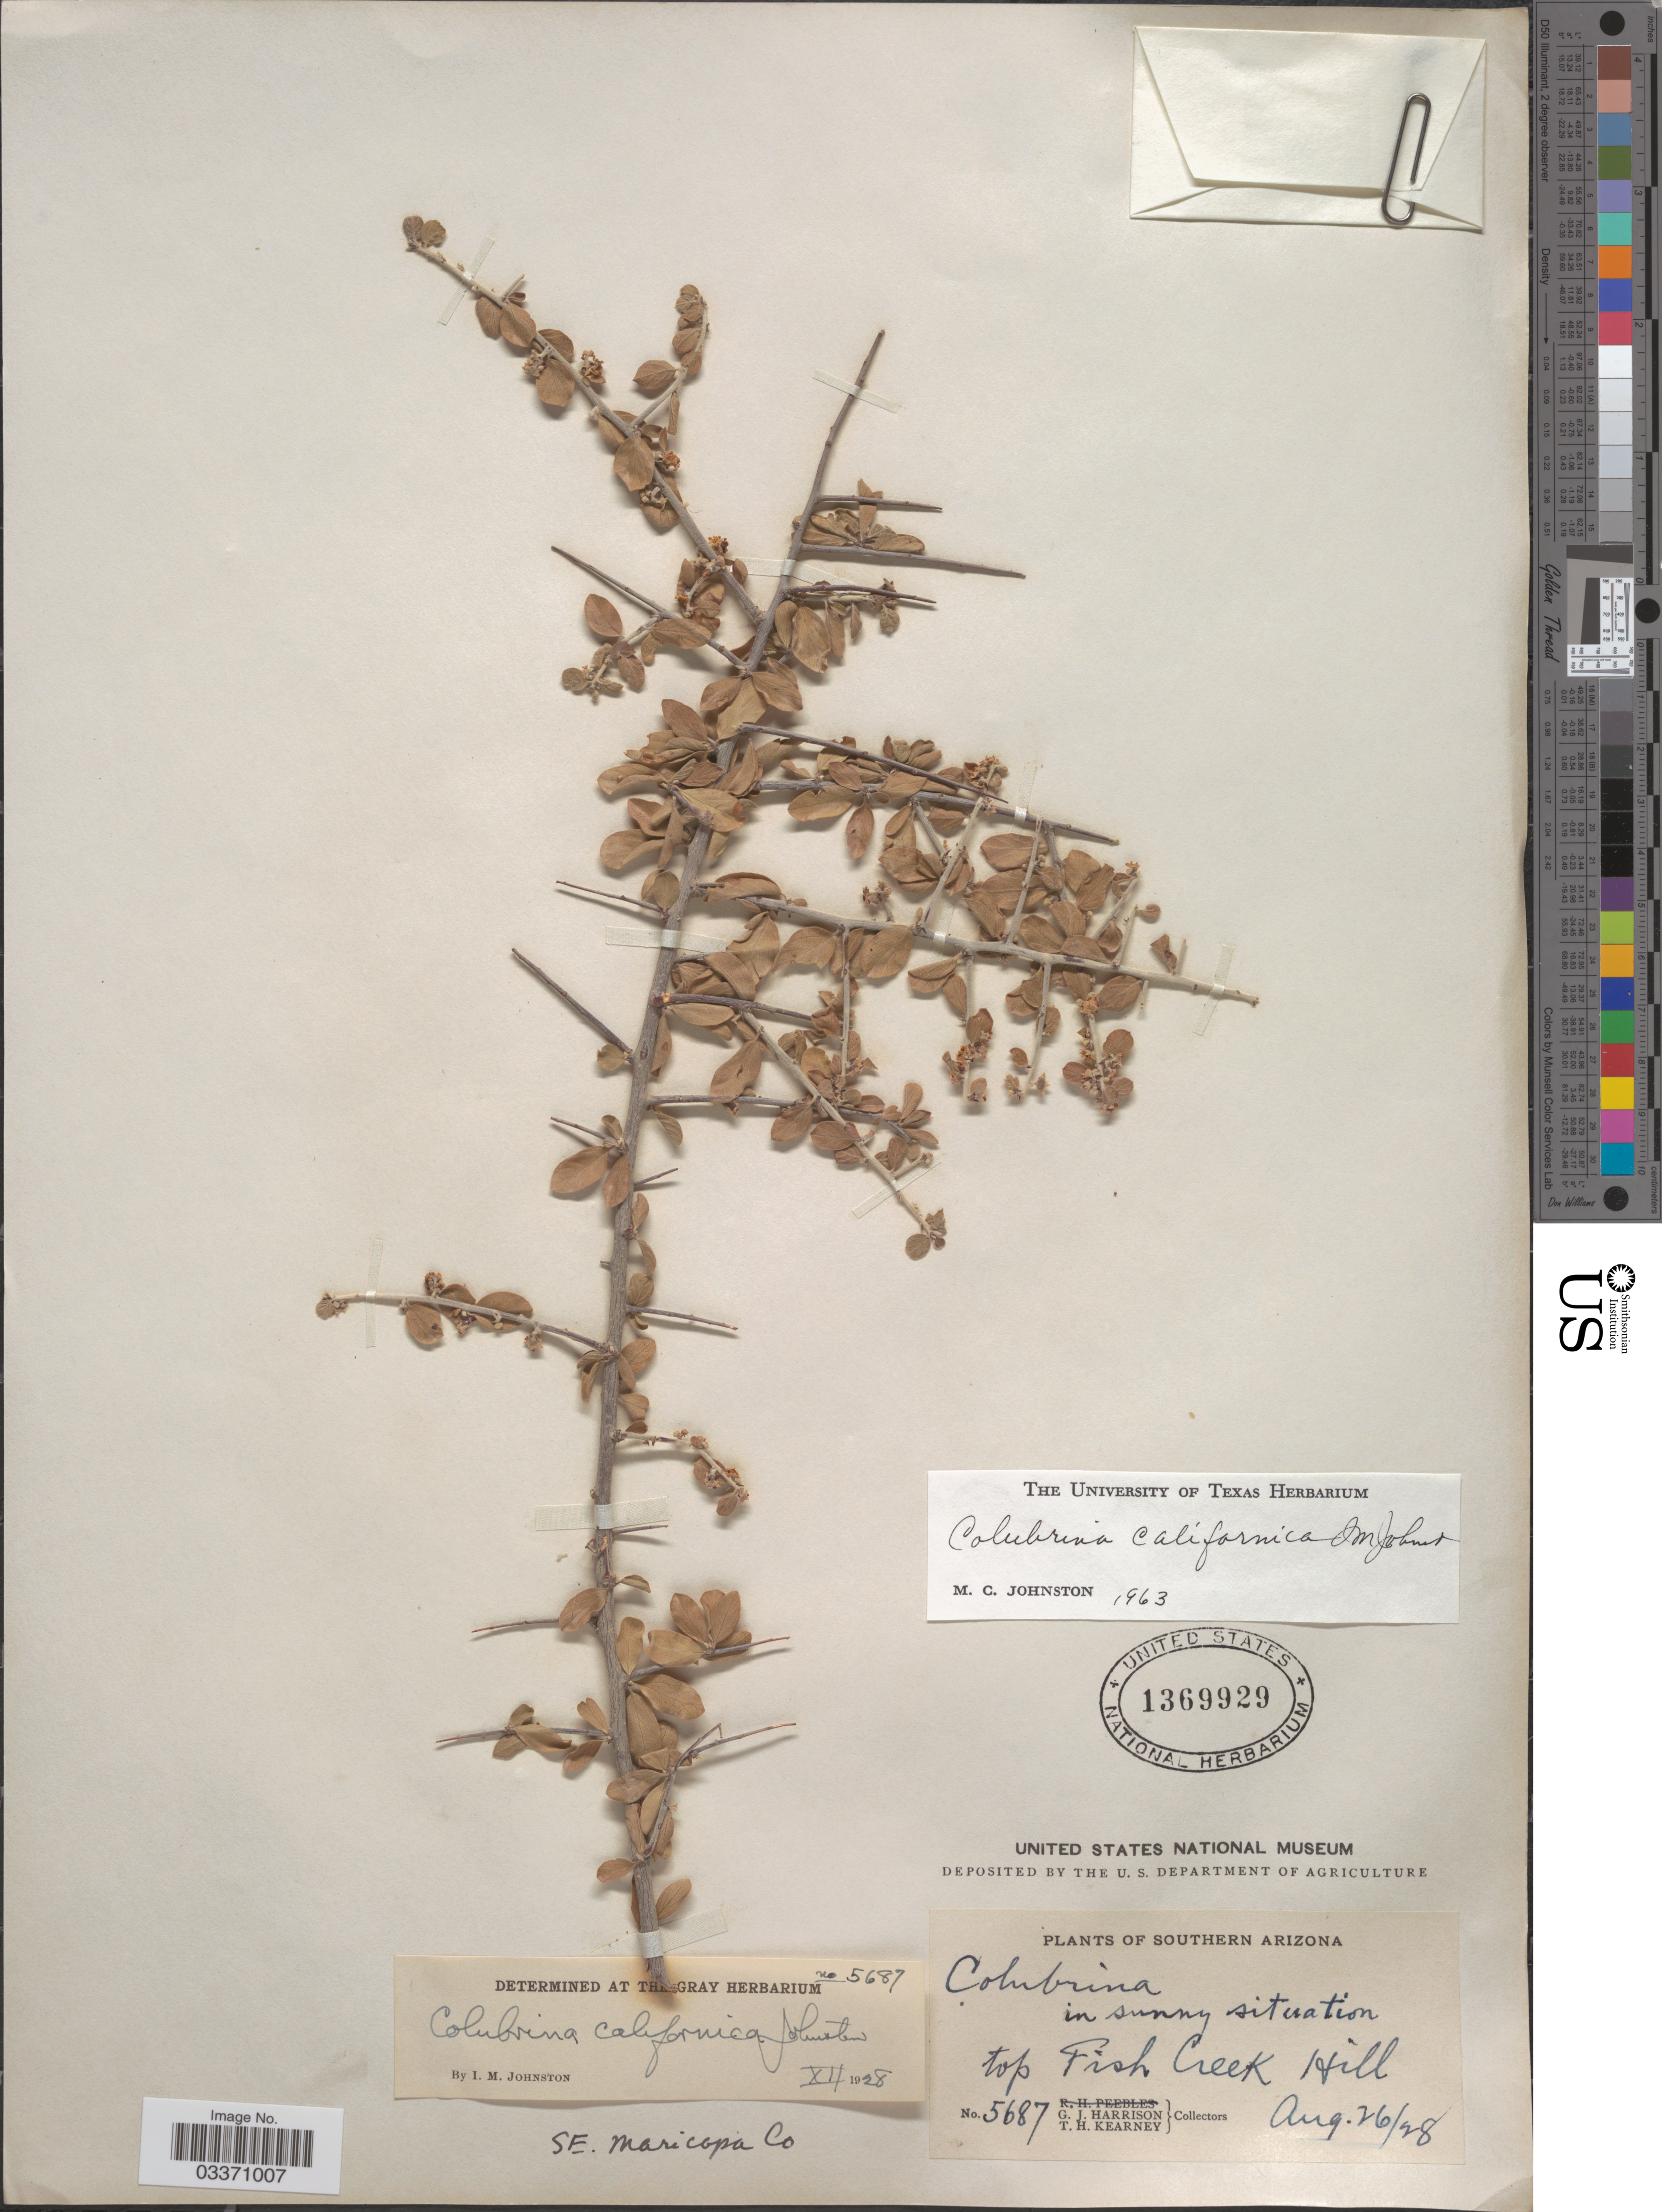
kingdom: Plantae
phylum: Tracheophyta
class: Magnoliopsida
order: Rosales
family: Rhamnaceae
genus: Colubrina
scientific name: Colubrina californica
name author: I.M. Johnst.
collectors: G. J. Harrison & T. H. Kearney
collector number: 5687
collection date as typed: Transcribed d/m/y: 26/8/28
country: United States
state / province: Arizona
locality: In sunny situation top Fish Creek Hill.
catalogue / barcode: US 1369929